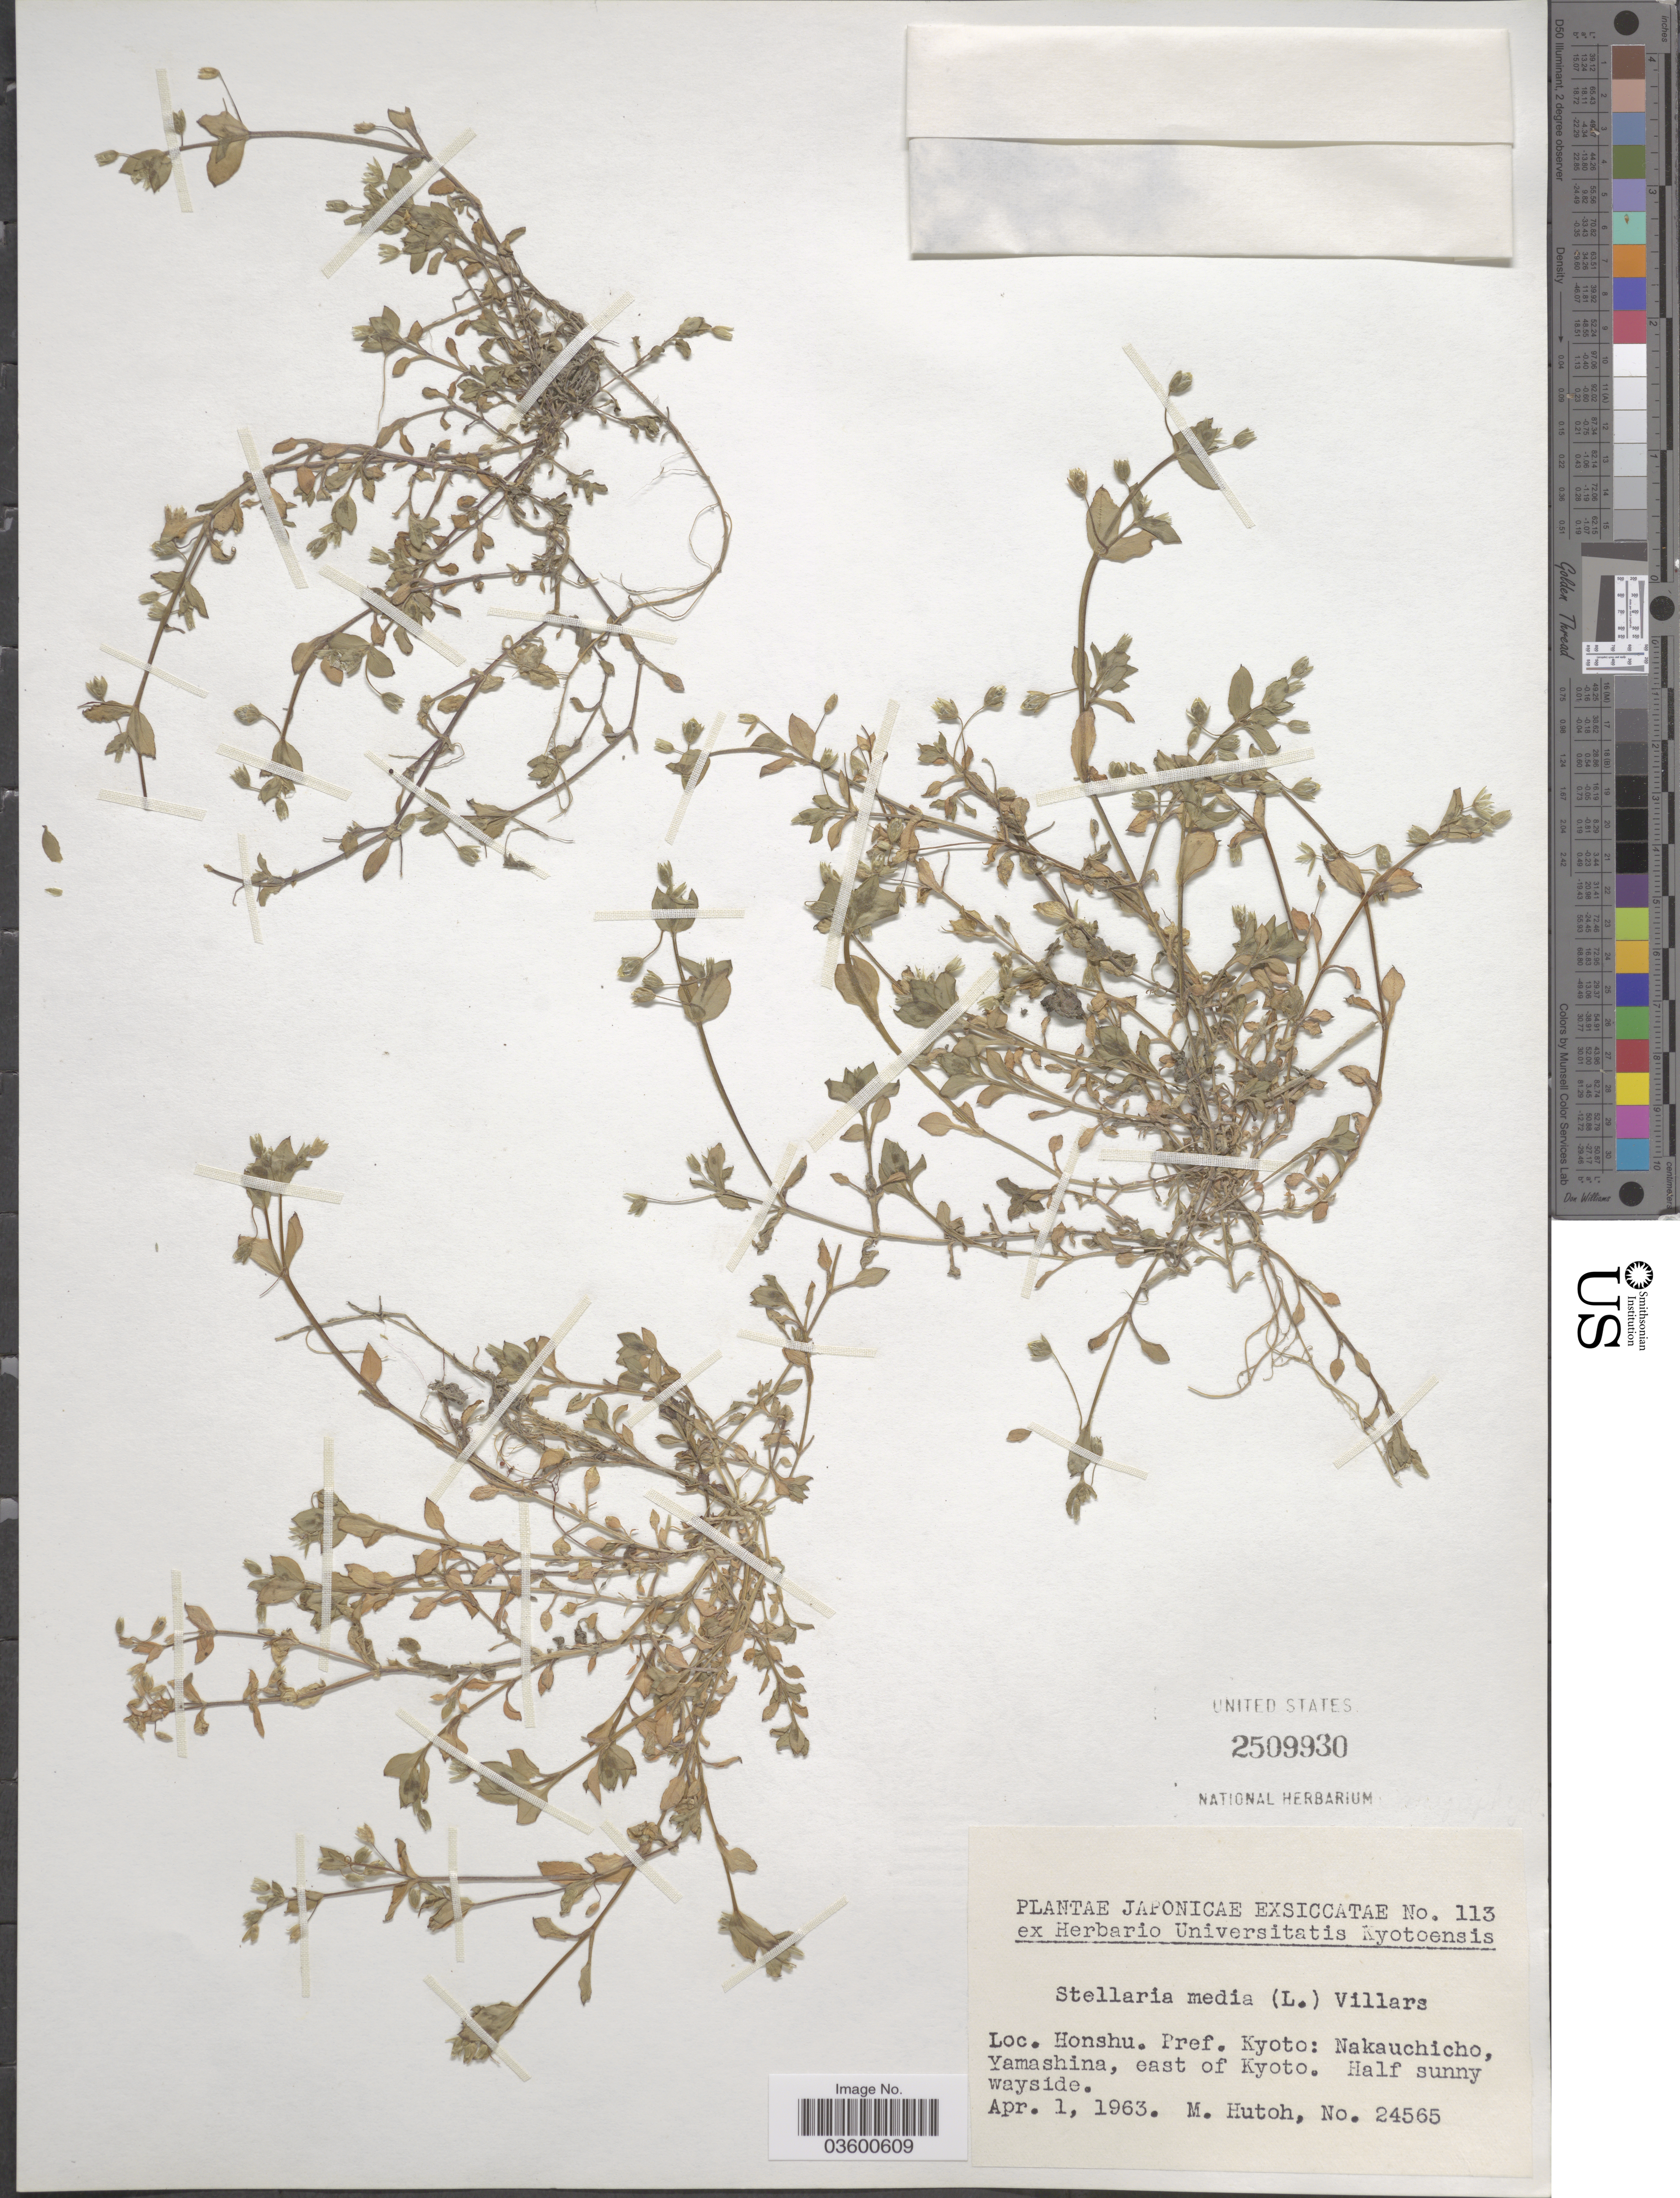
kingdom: Plantae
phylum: Tracheophyta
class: Magnoliopsida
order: Caryophyllales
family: Caryophyllaceae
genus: Stellaria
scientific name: Stellaria media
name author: (L.) Vill.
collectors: M. Hutch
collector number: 24565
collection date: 1963-04-01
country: Japan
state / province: Kyoto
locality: Honshu. Pref. Kyoto: Nakauchicho, Yamashina, east of Kyoto.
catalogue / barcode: US 2509930